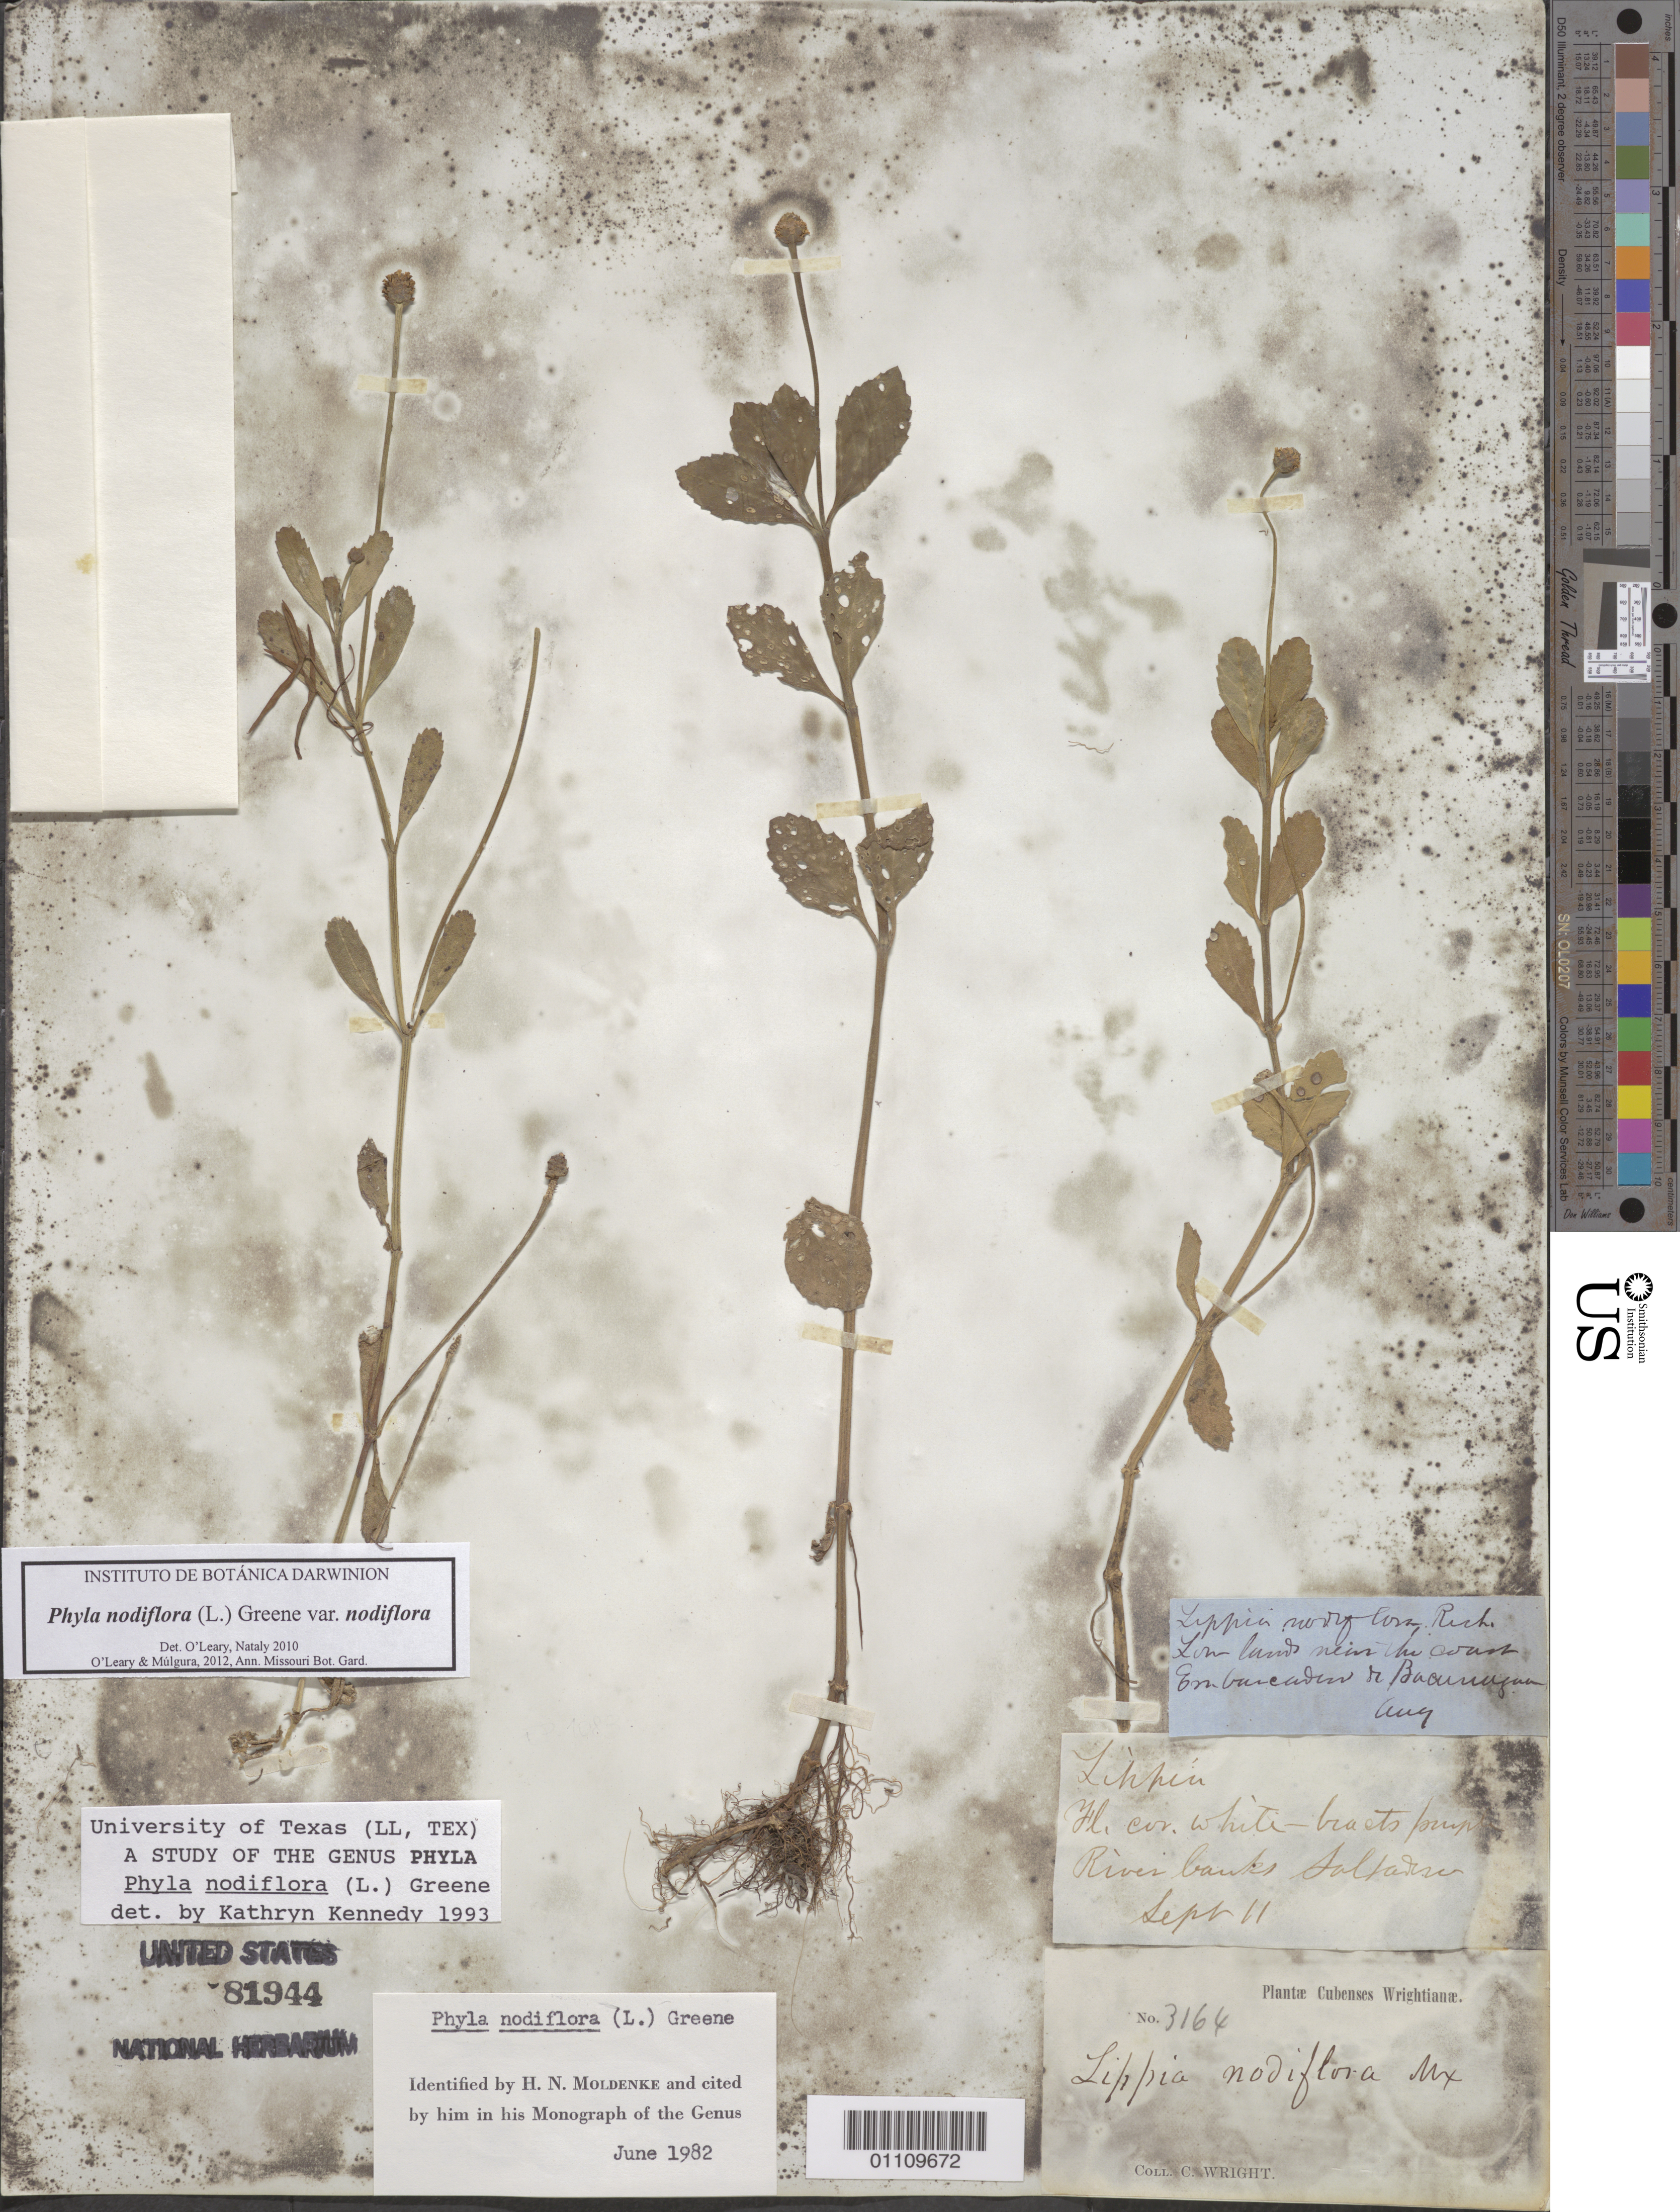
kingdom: Plantae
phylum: Tracheophyta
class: Magnoliopsida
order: Lamiales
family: Verbenaceae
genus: Phyla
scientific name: Phyla nodiflora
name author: (L.) Greene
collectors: C. Wright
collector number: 3164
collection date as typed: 1800 to 1899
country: Cuba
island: Cuba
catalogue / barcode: US 81944